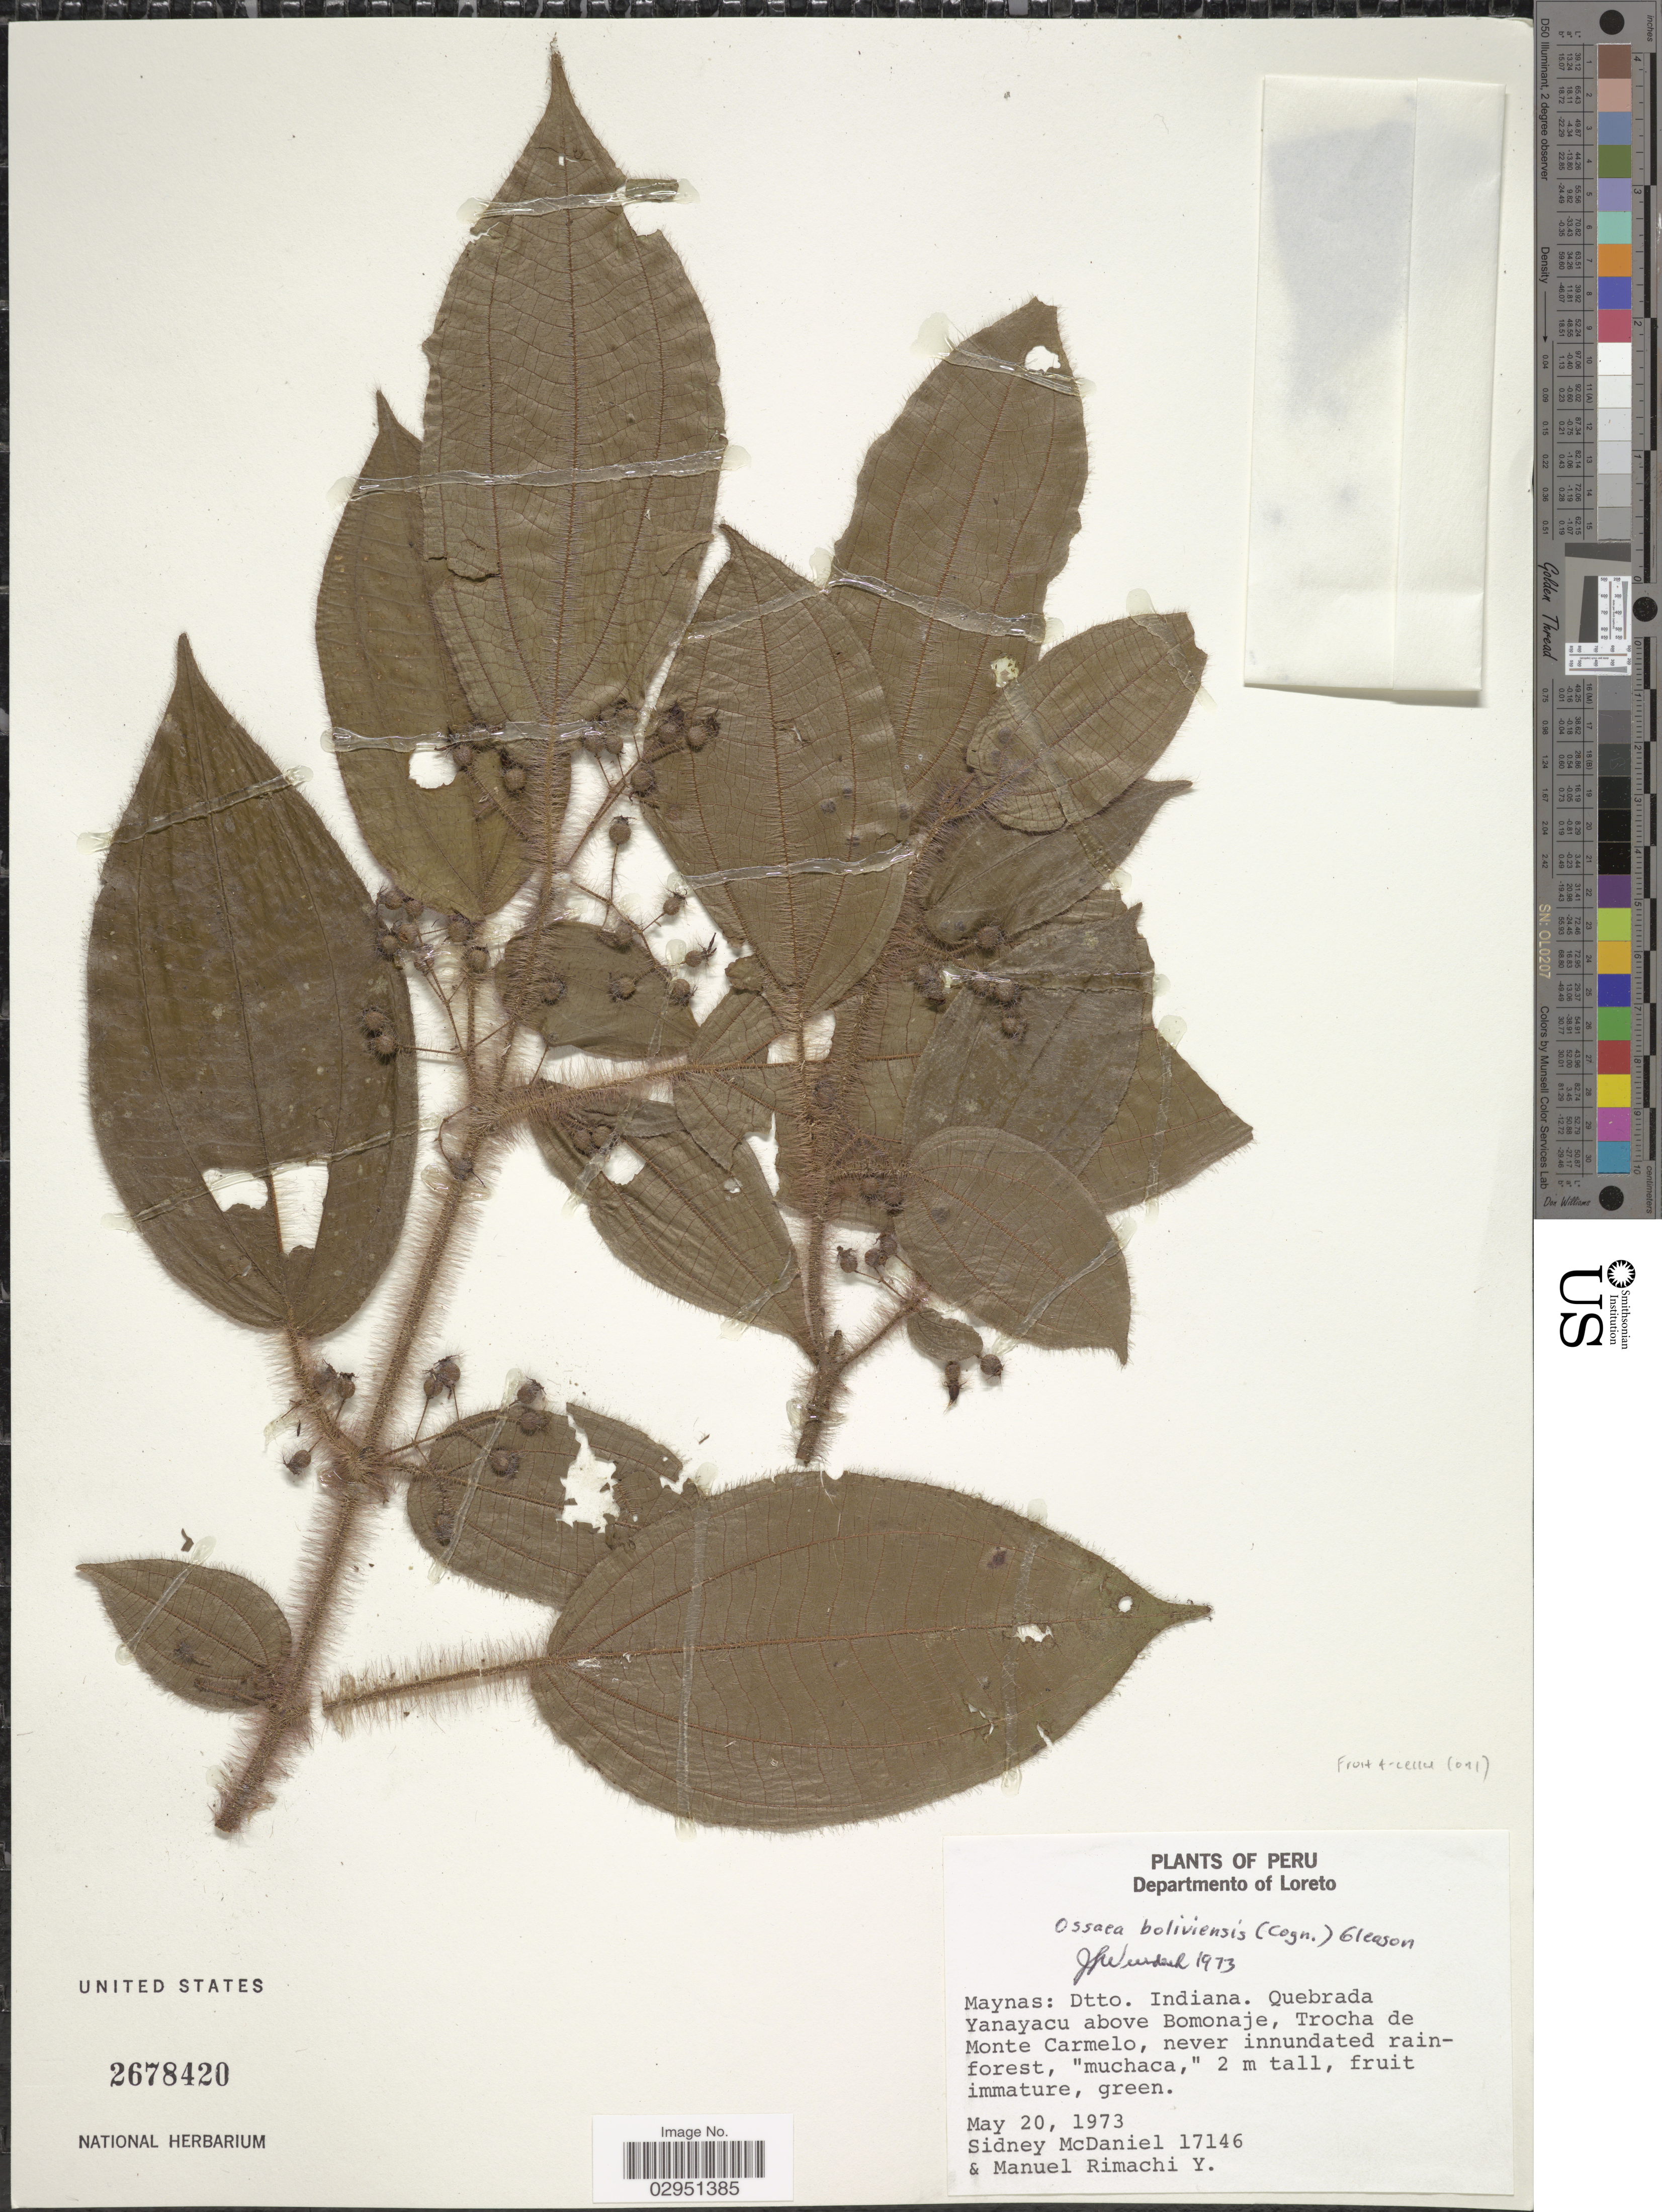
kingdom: Plantae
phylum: Tracheophyta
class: Magnoliopsida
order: Myrtales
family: Melastomataceae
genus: Ossaea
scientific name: Ossaea boliviensis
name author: (Cogn.) Gleason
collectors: S. McDaniel & M. Rimachi Y.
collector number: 17146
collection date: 1973-05-20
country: Peru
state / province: Loreto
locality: Departamento of Loreto, Maynas: Dtto. Indiana, Quebrada Yanayacu above Bomonaje, Trocha de Monte Carmelo.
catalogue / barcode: US 2678420